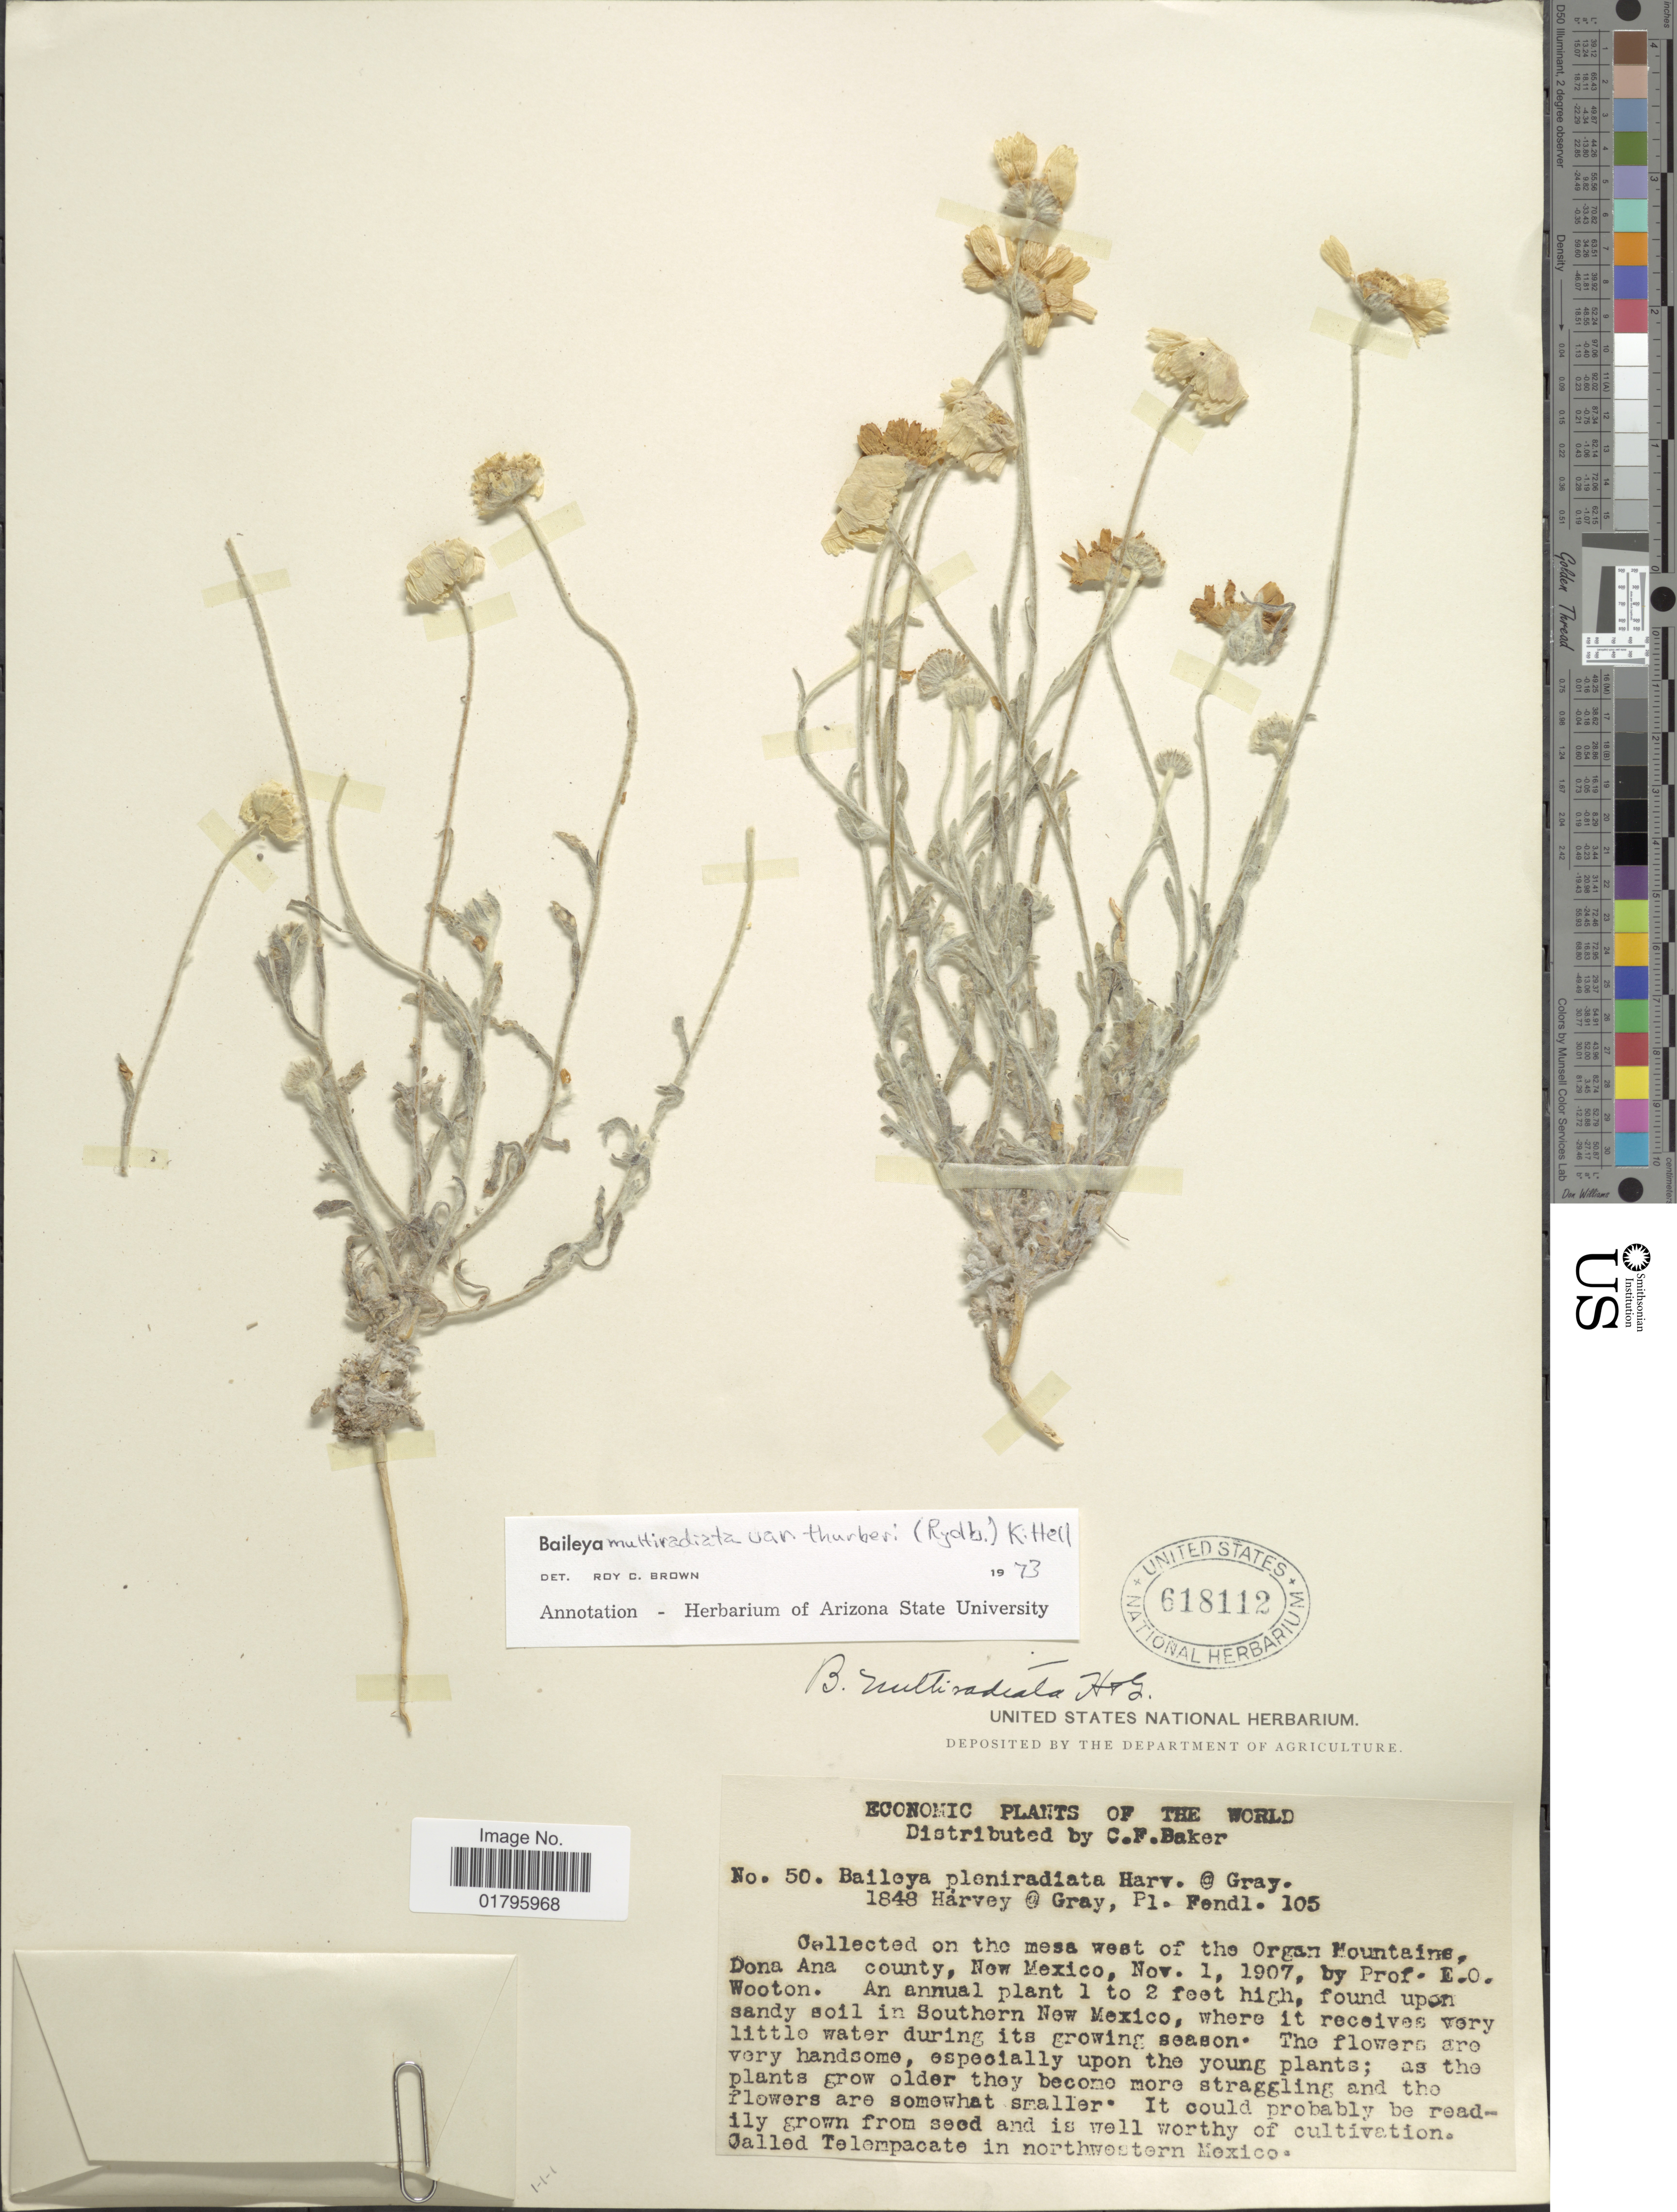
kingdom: Plantae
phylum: Tracheophyta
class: Magnoliopsida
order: Asterales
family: Asteraceae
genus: Baileya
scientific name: Baileya multiradiata var. thurberi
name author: (Rydb.) Kittell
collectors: E. O. Wooton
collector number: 50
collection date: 1907-11-01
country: United States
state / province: New Mexico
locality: On the Mesa west of the Organ Mountains, Dona Ana county, New Mexico.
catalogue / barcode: US 618112